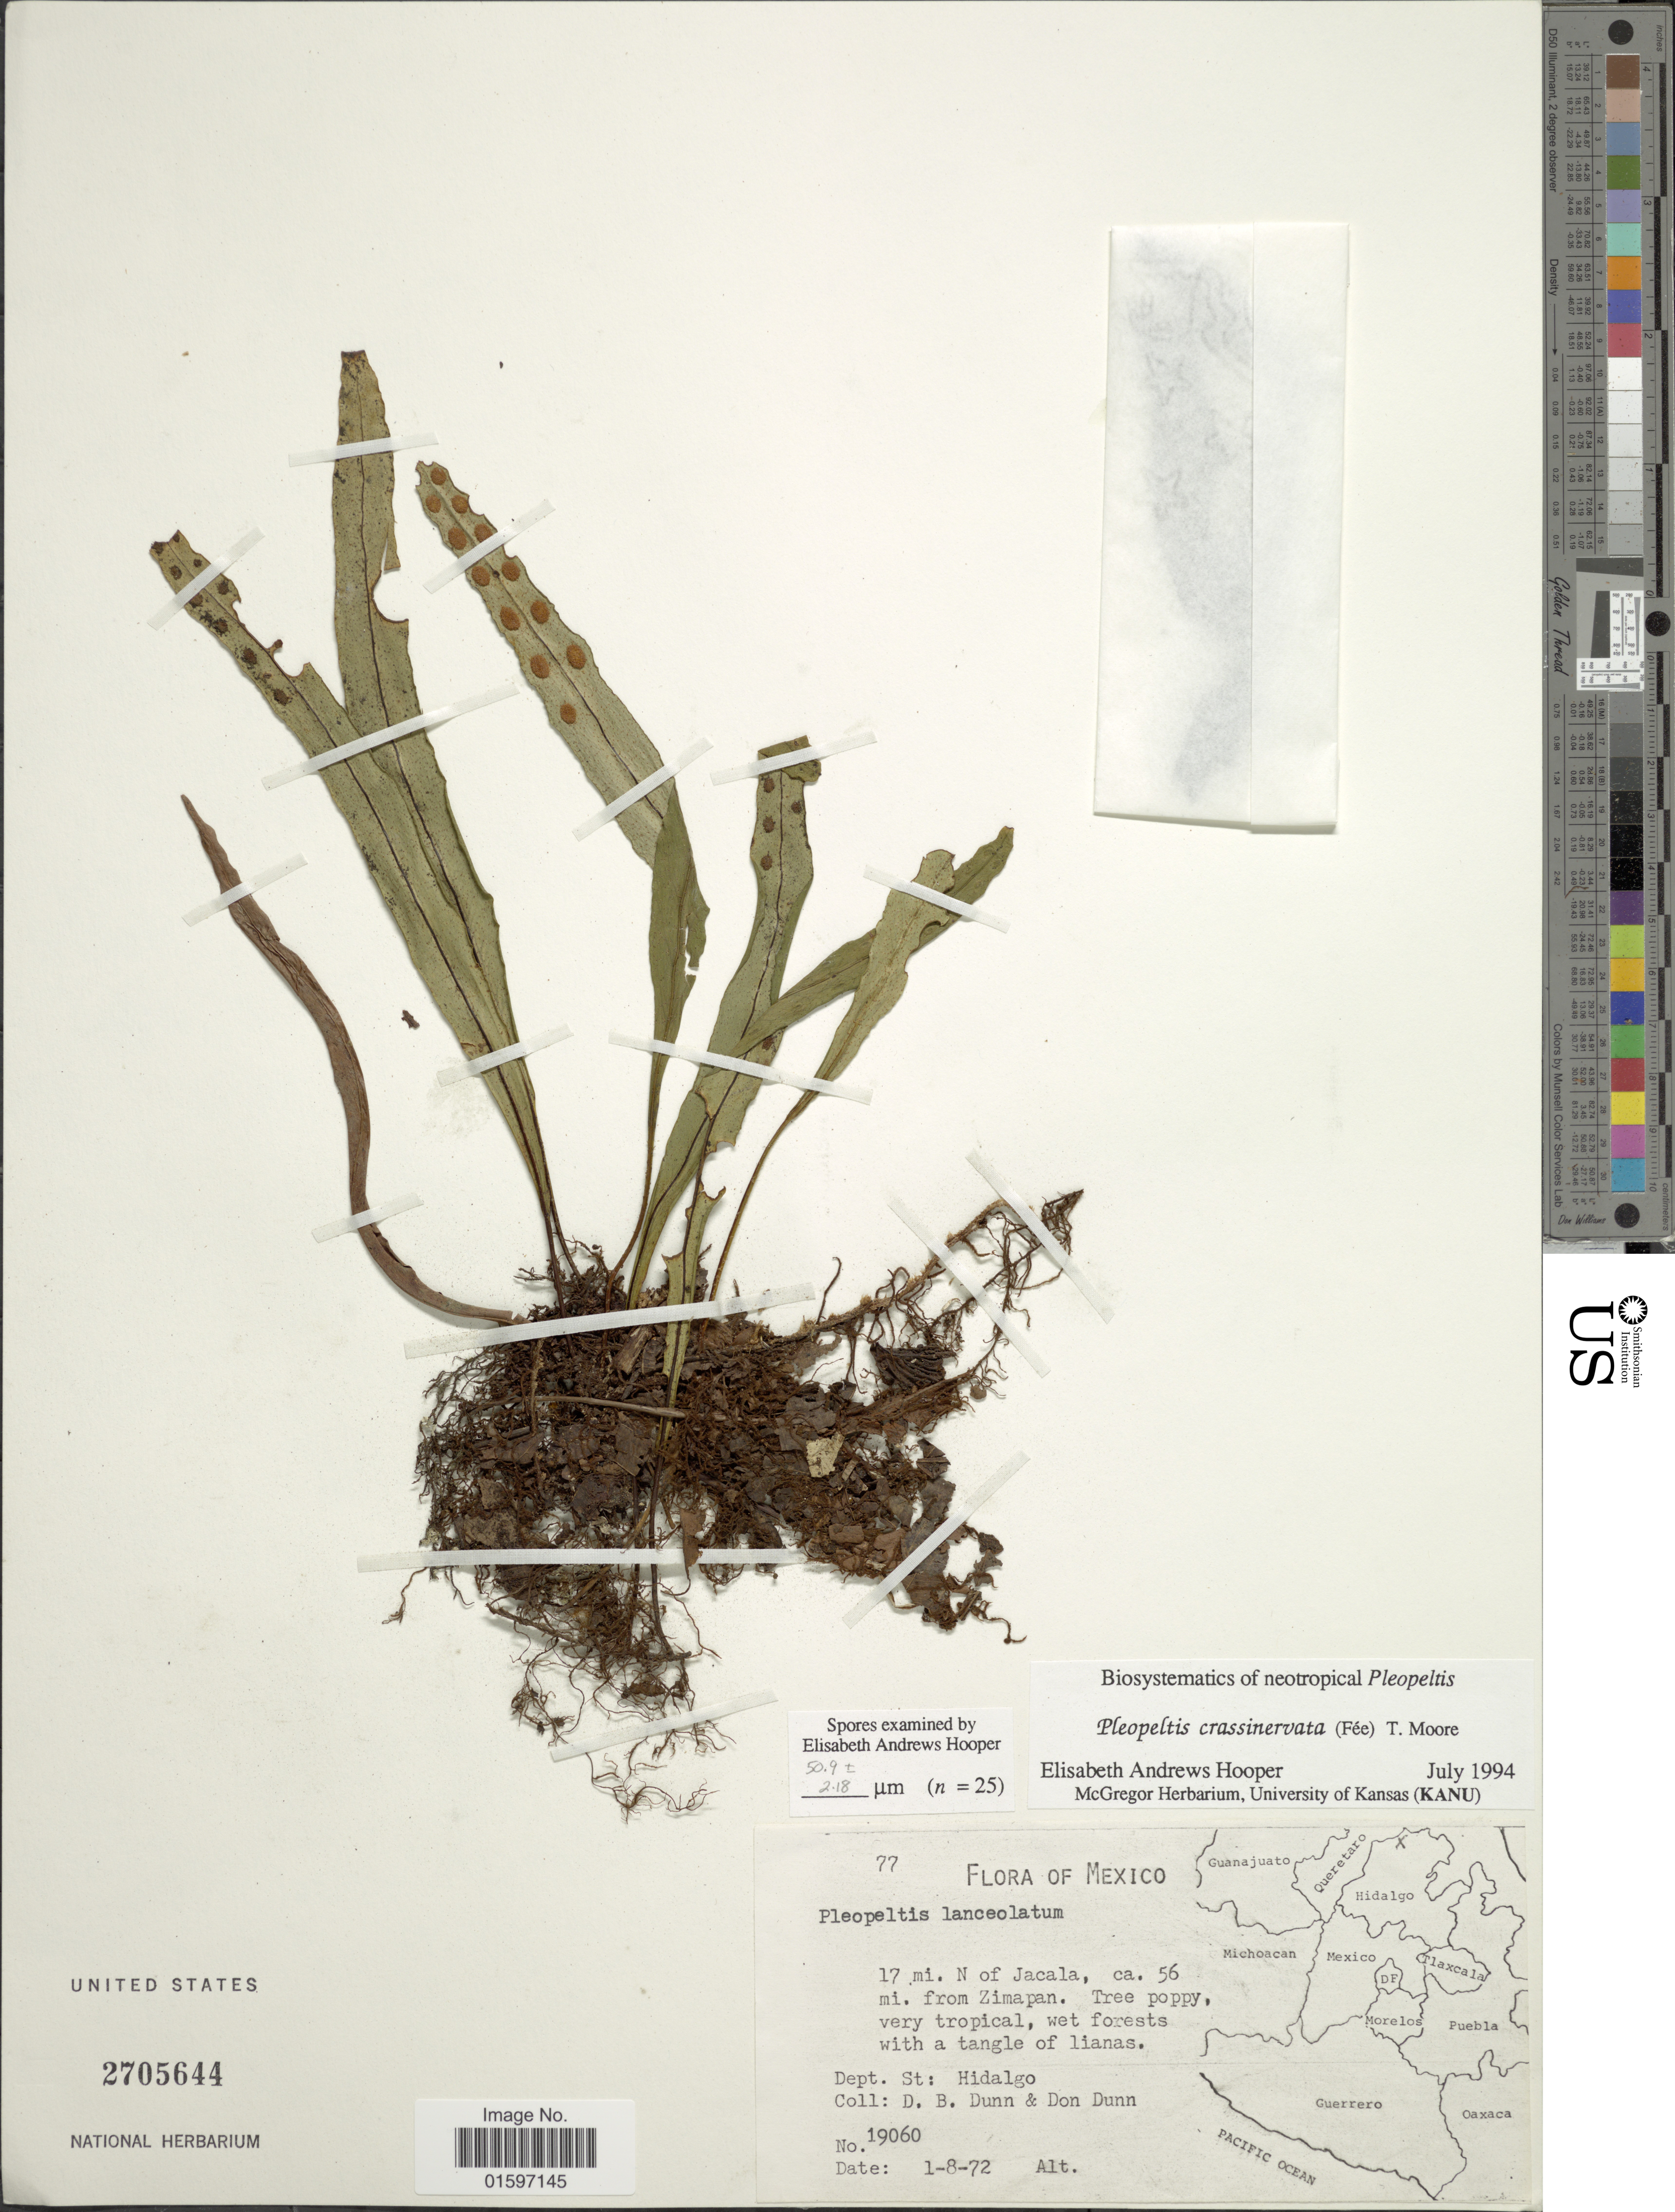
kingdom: Plantae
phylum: Tracheophyta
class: Polypodiopsida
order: Polypodiales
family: Polypodiaceae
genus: Pleopeltis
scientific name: Pleopeltis crassinervata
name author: (Fée) T. Moore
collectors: D. B. Dunn & D. Dunn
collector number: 19060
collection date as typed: Transcribed d/m/y: 1/8/72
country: Mexico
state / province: Hidalgo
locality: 17 mi. N of Jacala, ca. 56 mi. from Zimapan, Tree poppy, very tropical, wet forest with a tangle of lianas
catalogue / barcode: US 2705644